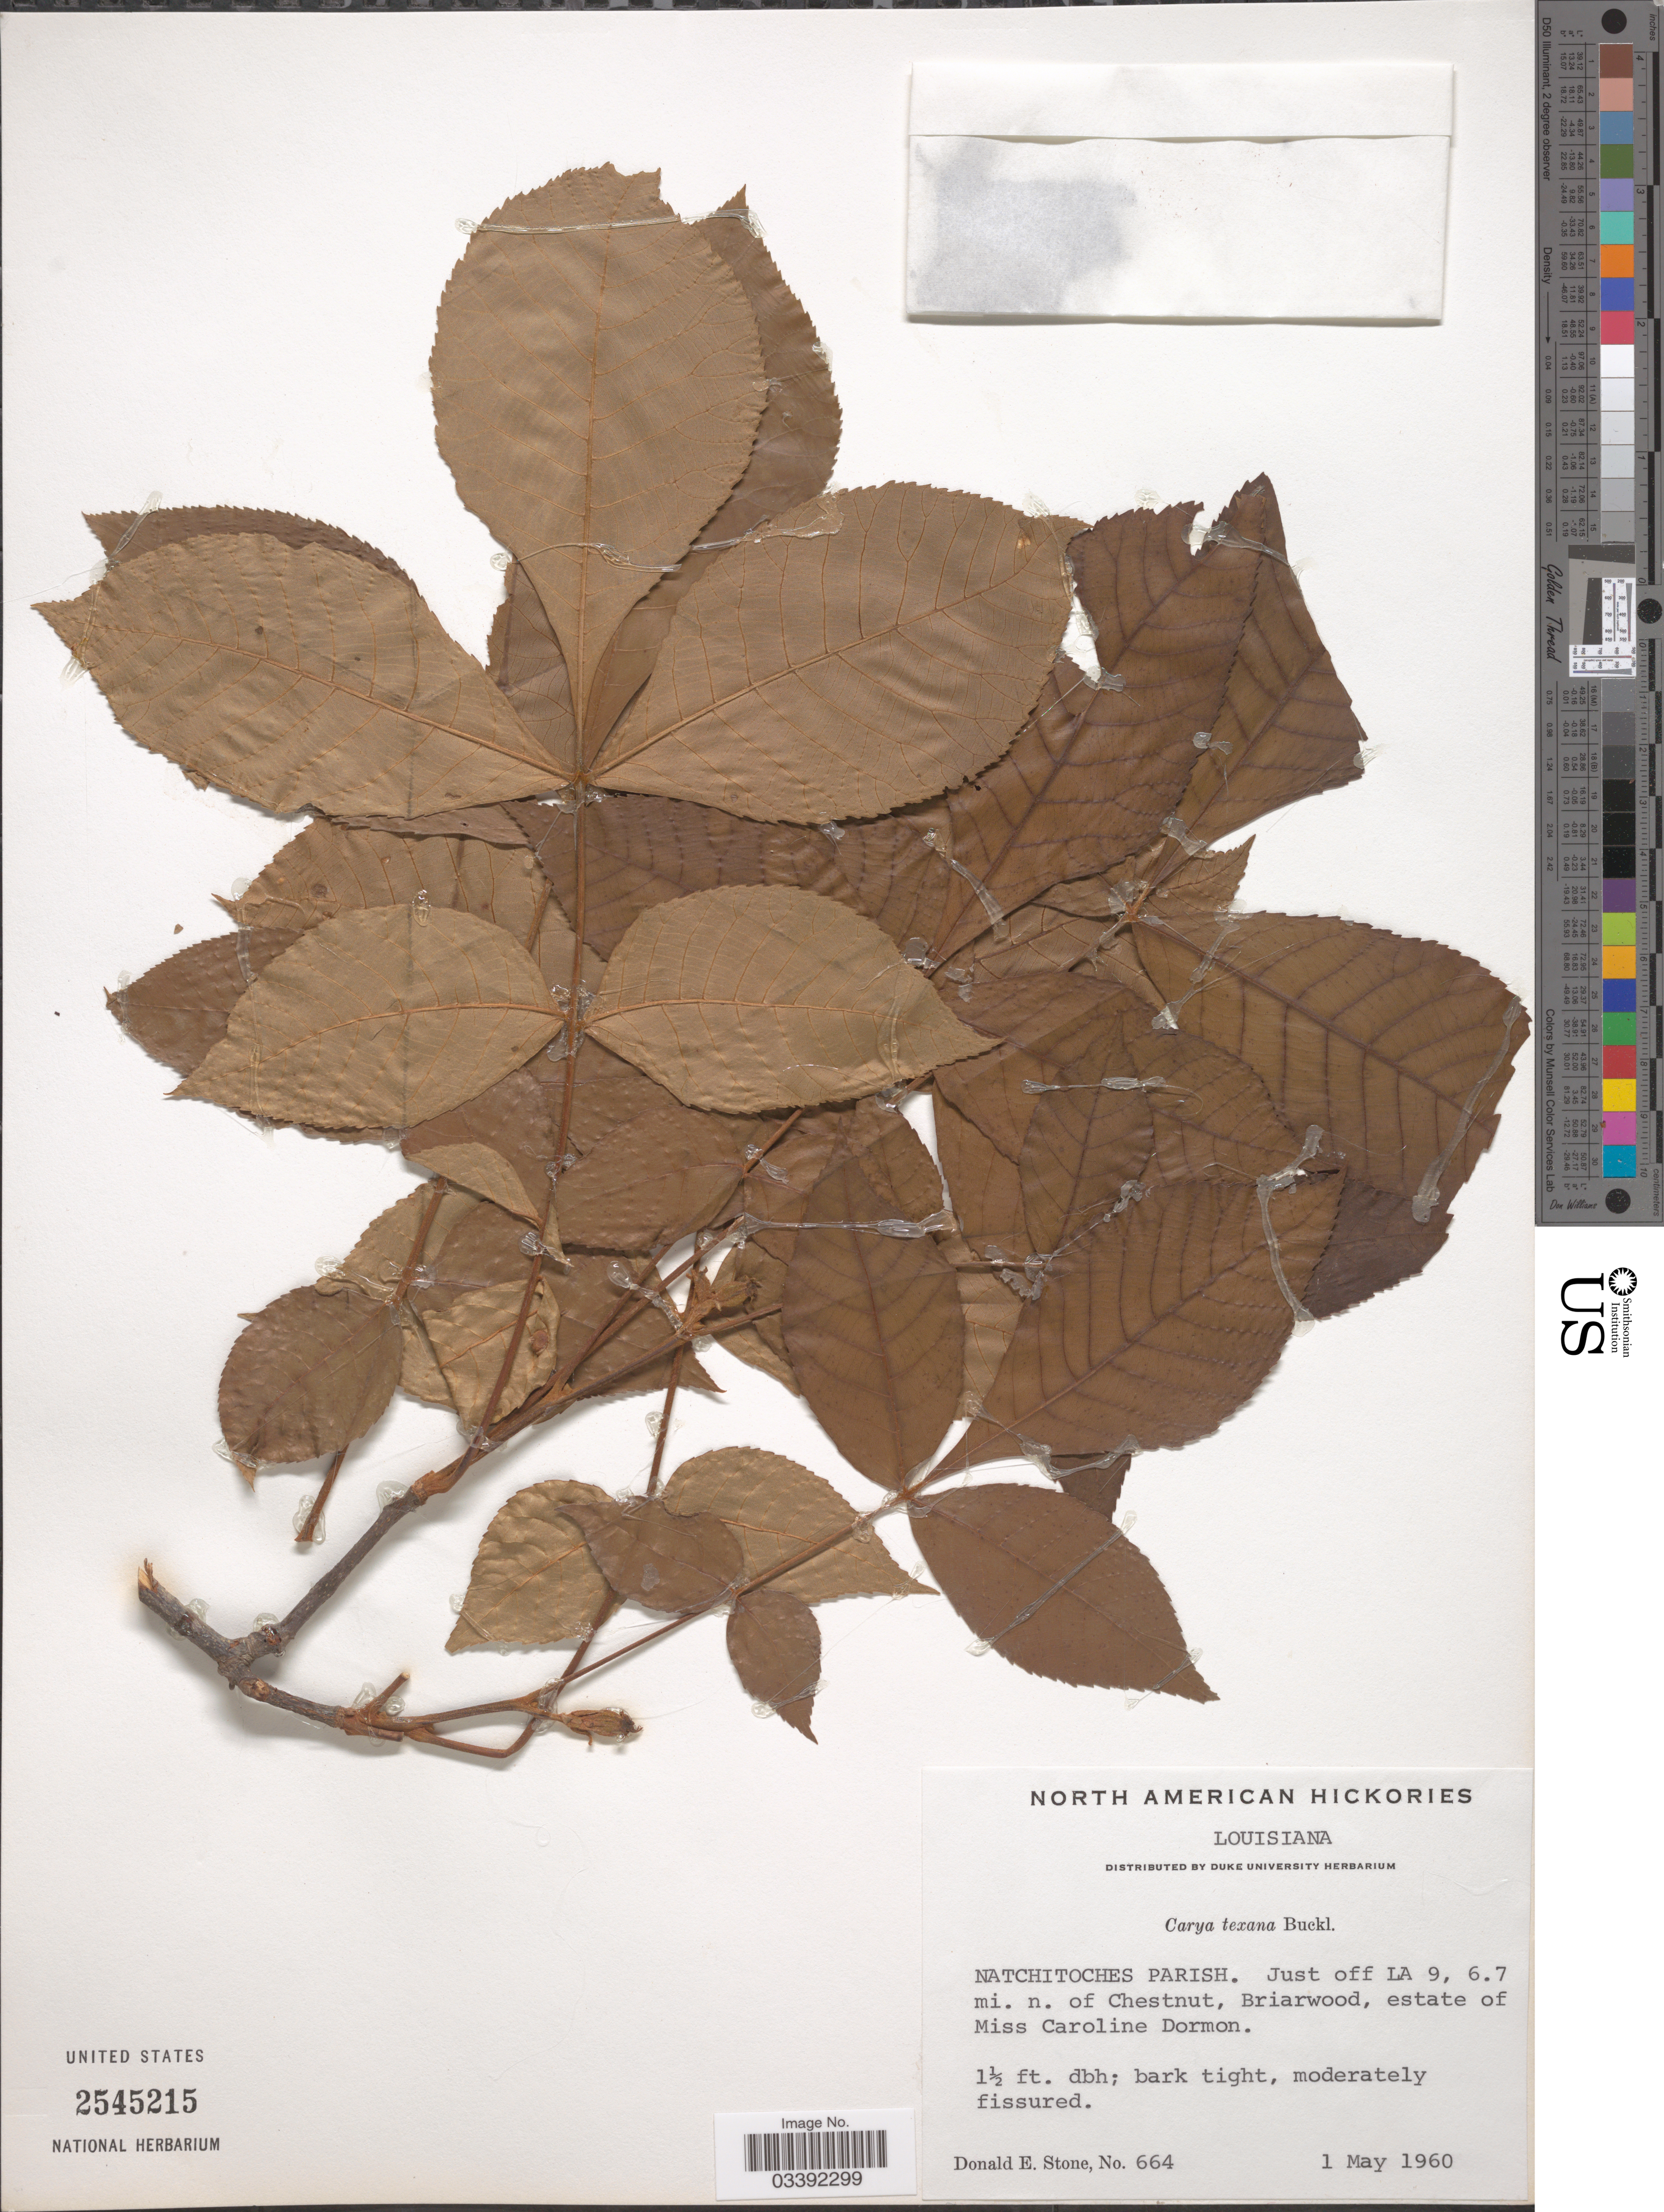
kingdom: Plantae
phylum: Tracheophyta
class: Magnoliopsida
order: Fagales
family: Juglandaceae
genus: Carya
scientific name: Carya texana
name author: Buckley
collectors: D. Stone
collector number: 664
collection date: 1960-05-01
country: United States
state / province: Louisiana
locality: Natchitoches Parish. Just off LA 9, 6.7 mi. n. of Chestnut, Briarwood, estate of Miss Caroline Dormon.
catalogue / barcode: US 2545215